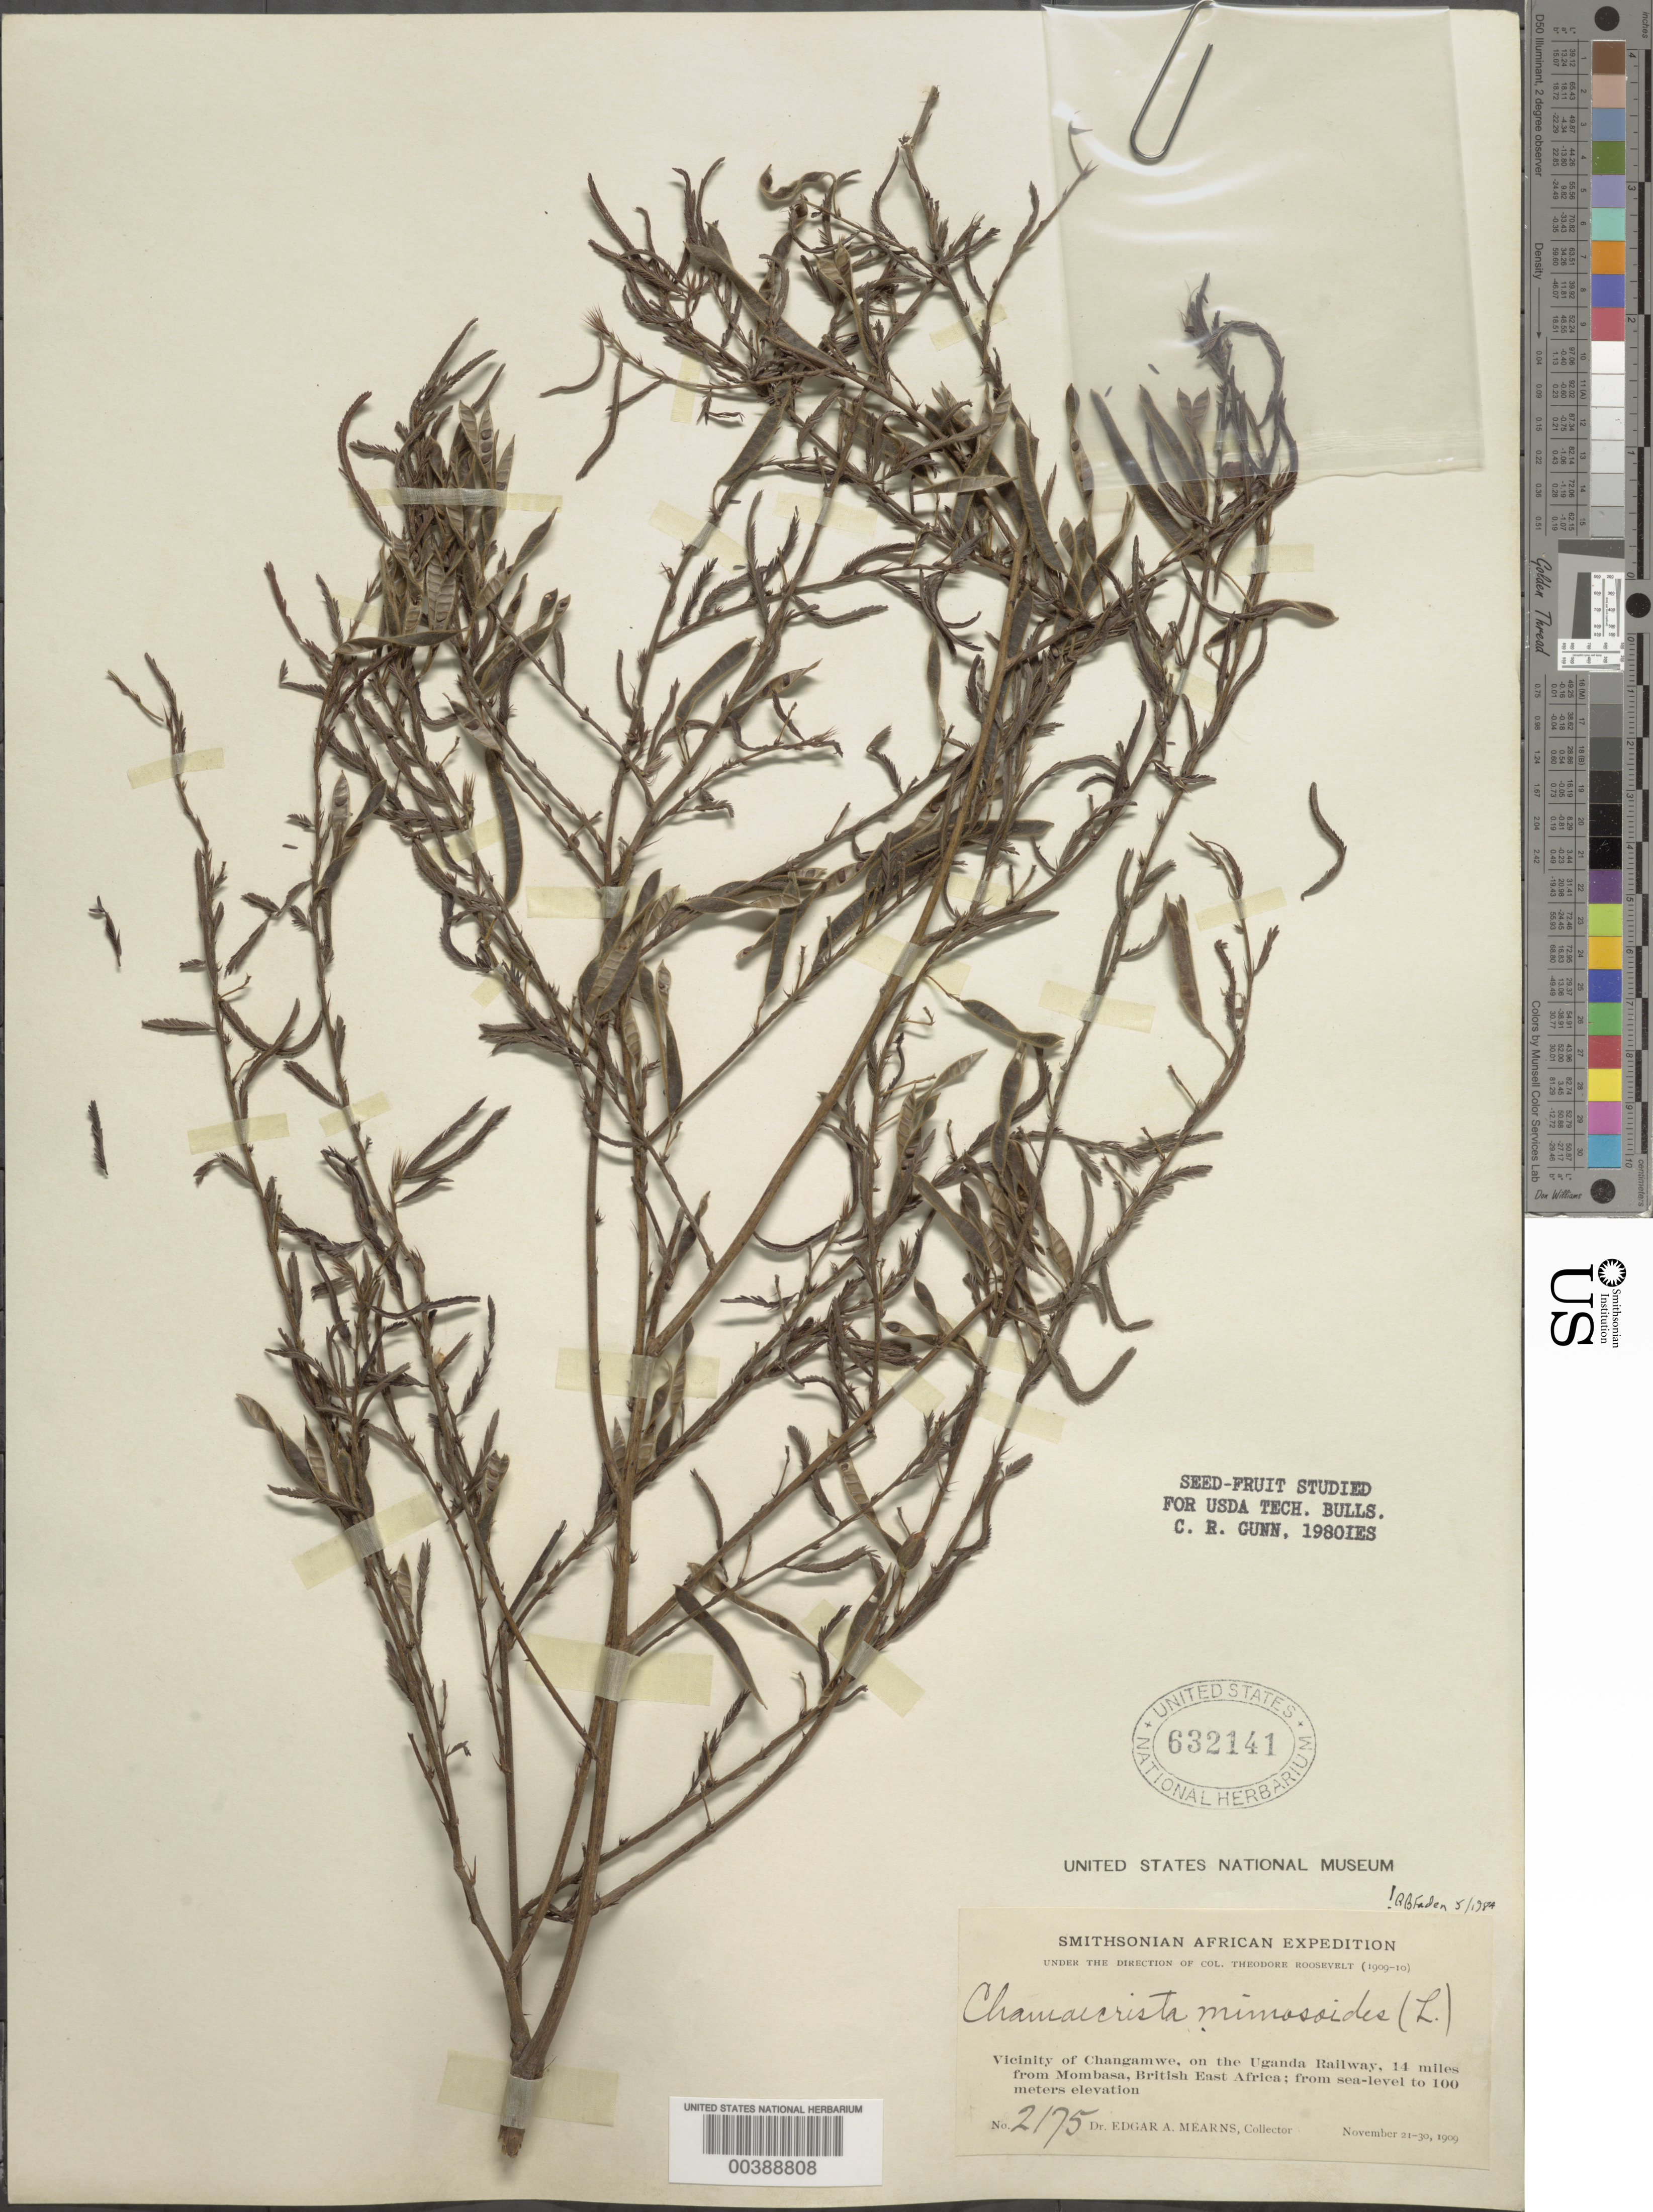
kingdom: Plantae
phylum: Tracheophyta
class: Magnoliopsida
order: Fabales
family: Fabaceae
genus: Chamaecrista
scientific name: Chamaecrista mimosoides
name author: (L.) Greene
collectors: E. A. Mearns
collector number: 2175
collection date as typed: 21 Nov 1909 to 30 Nov 1909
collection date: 1909-11-21/1909-11-30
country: Uganda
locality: Vicinity of Changamwe, on the Uganda railway, 14 mi from Mombasa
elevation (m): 0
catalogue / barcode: US 632141